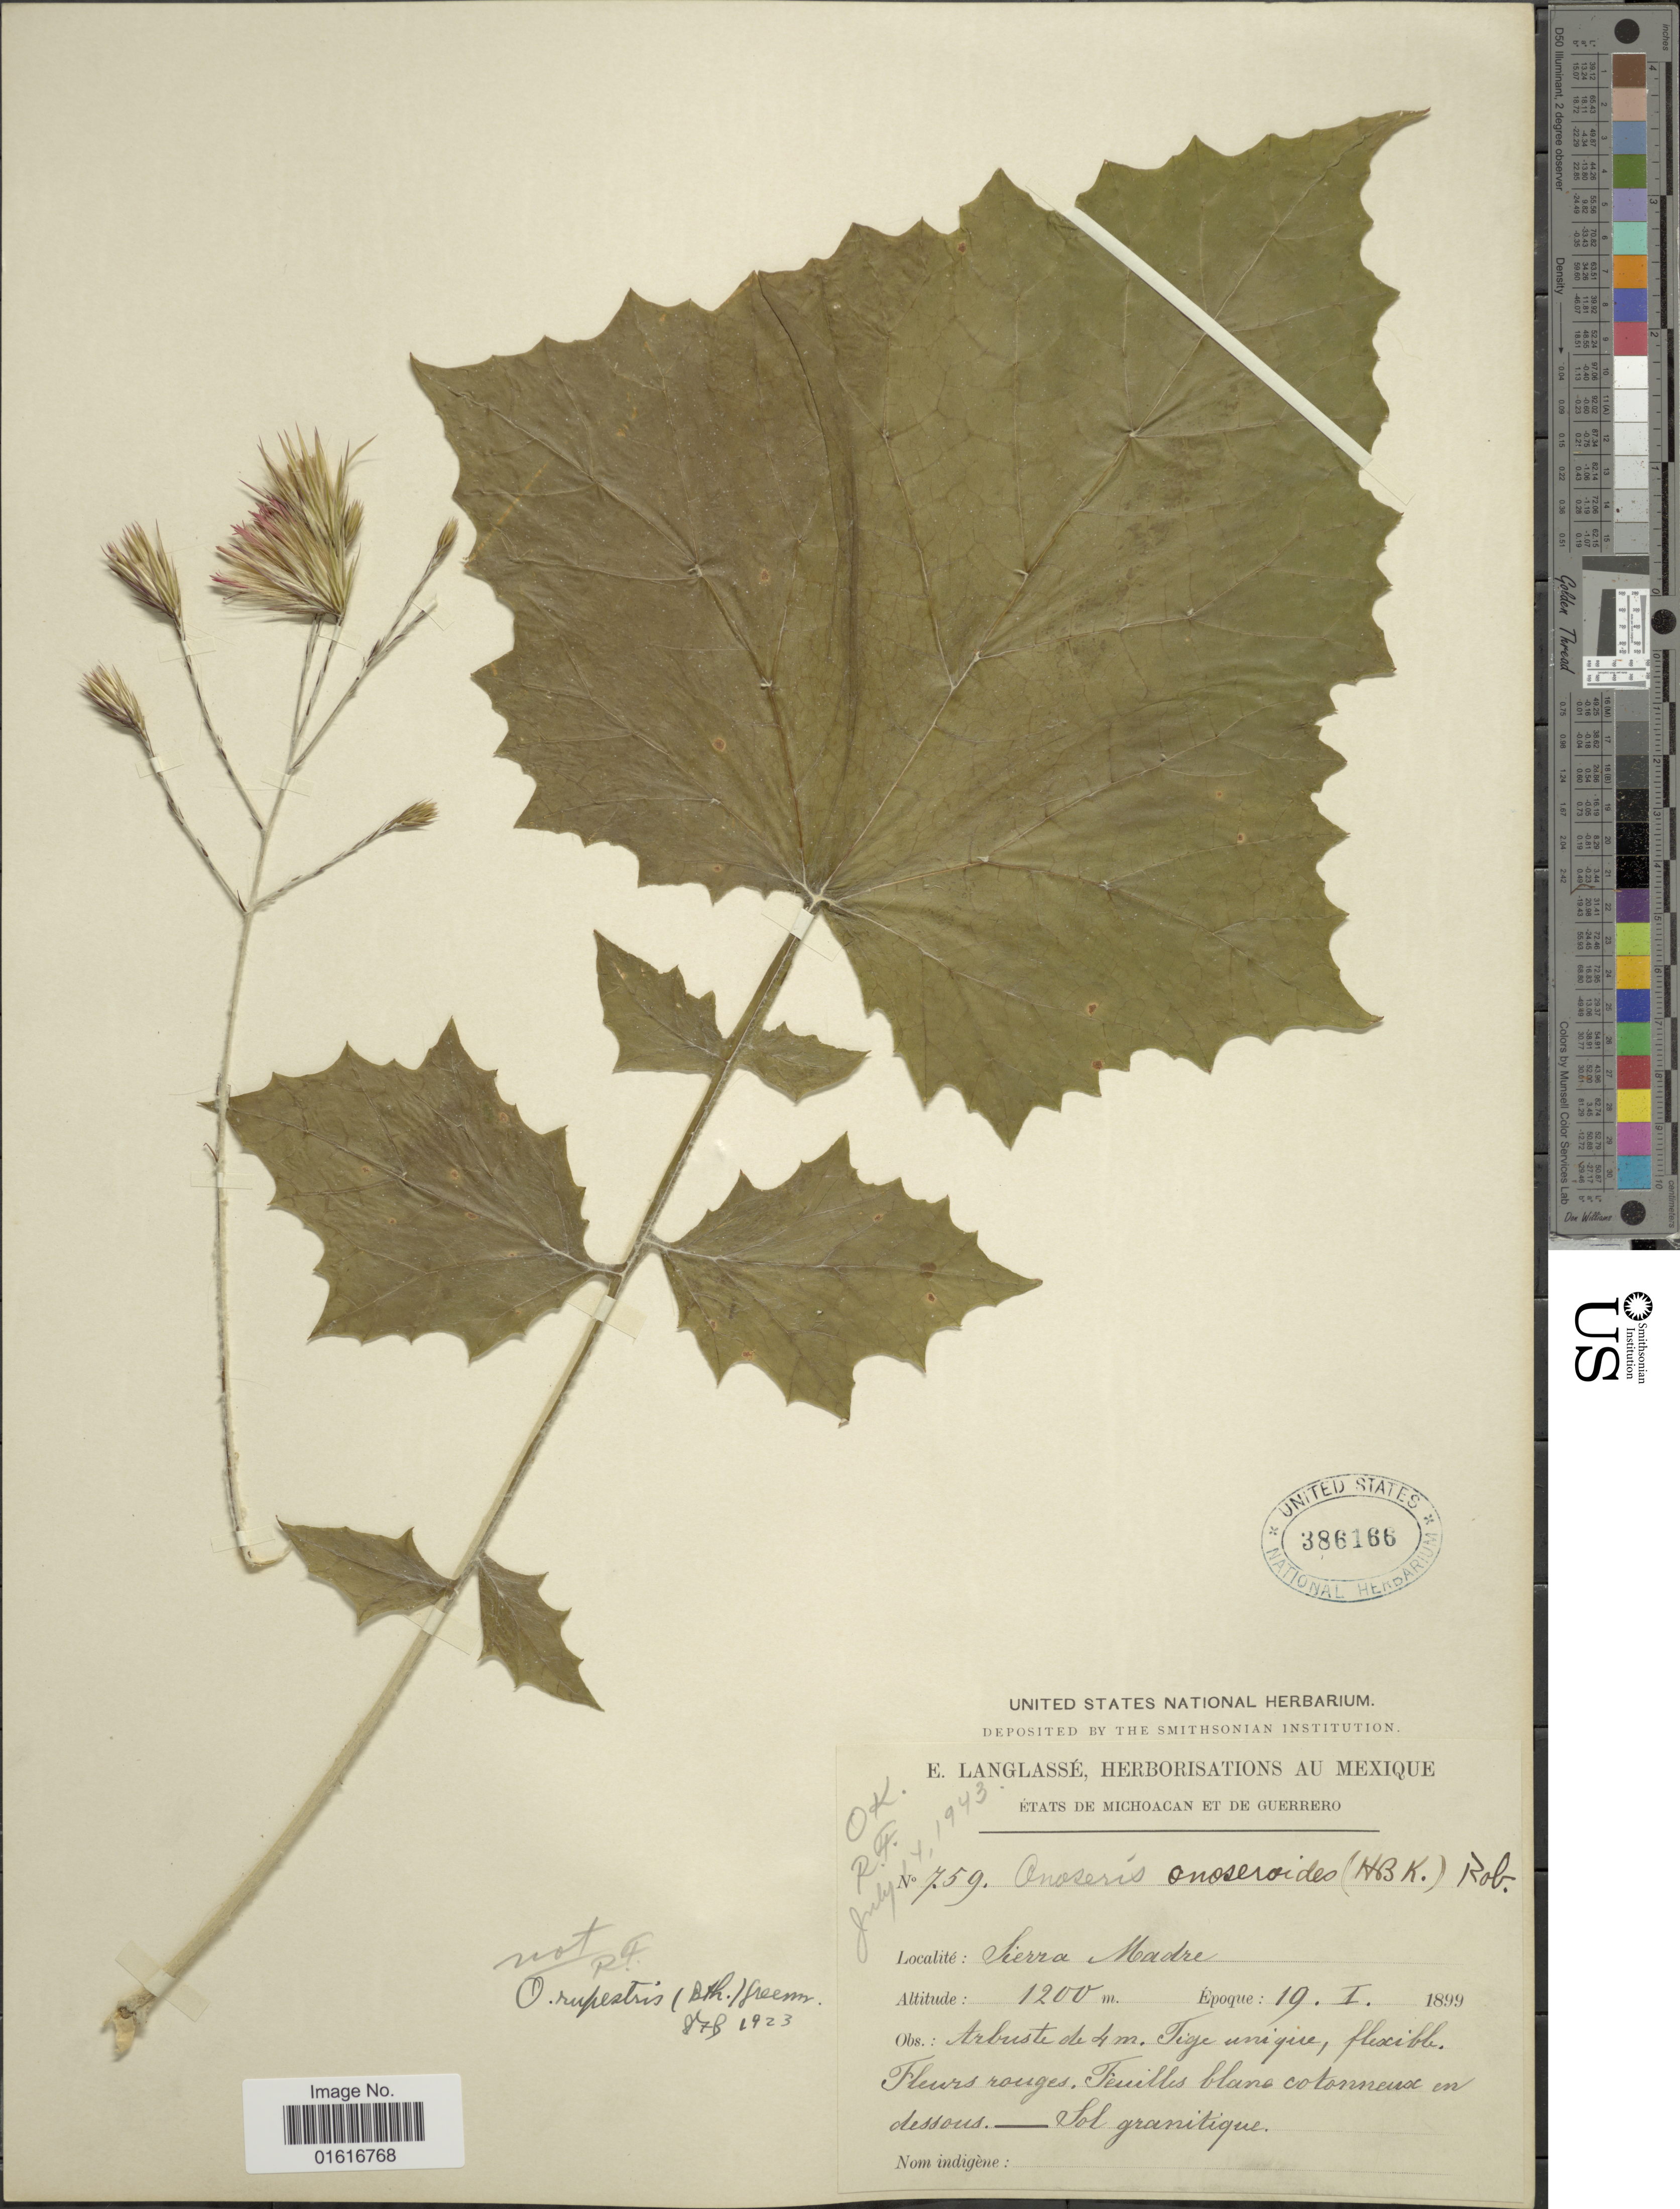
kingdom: Plantae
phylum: Tracheophyta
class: Magnoliopsida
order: Asterales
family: Asteraceae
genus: Onoseris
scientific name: Onoseris onoseroides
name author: (Kunth) B.L. Rob.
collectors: E. Langlassé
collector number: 759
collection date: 1899-01-19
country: Mexico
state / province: Michoacán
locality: Etats de Michoacan et de Guerrero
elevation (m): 1200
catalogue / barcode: US 386166